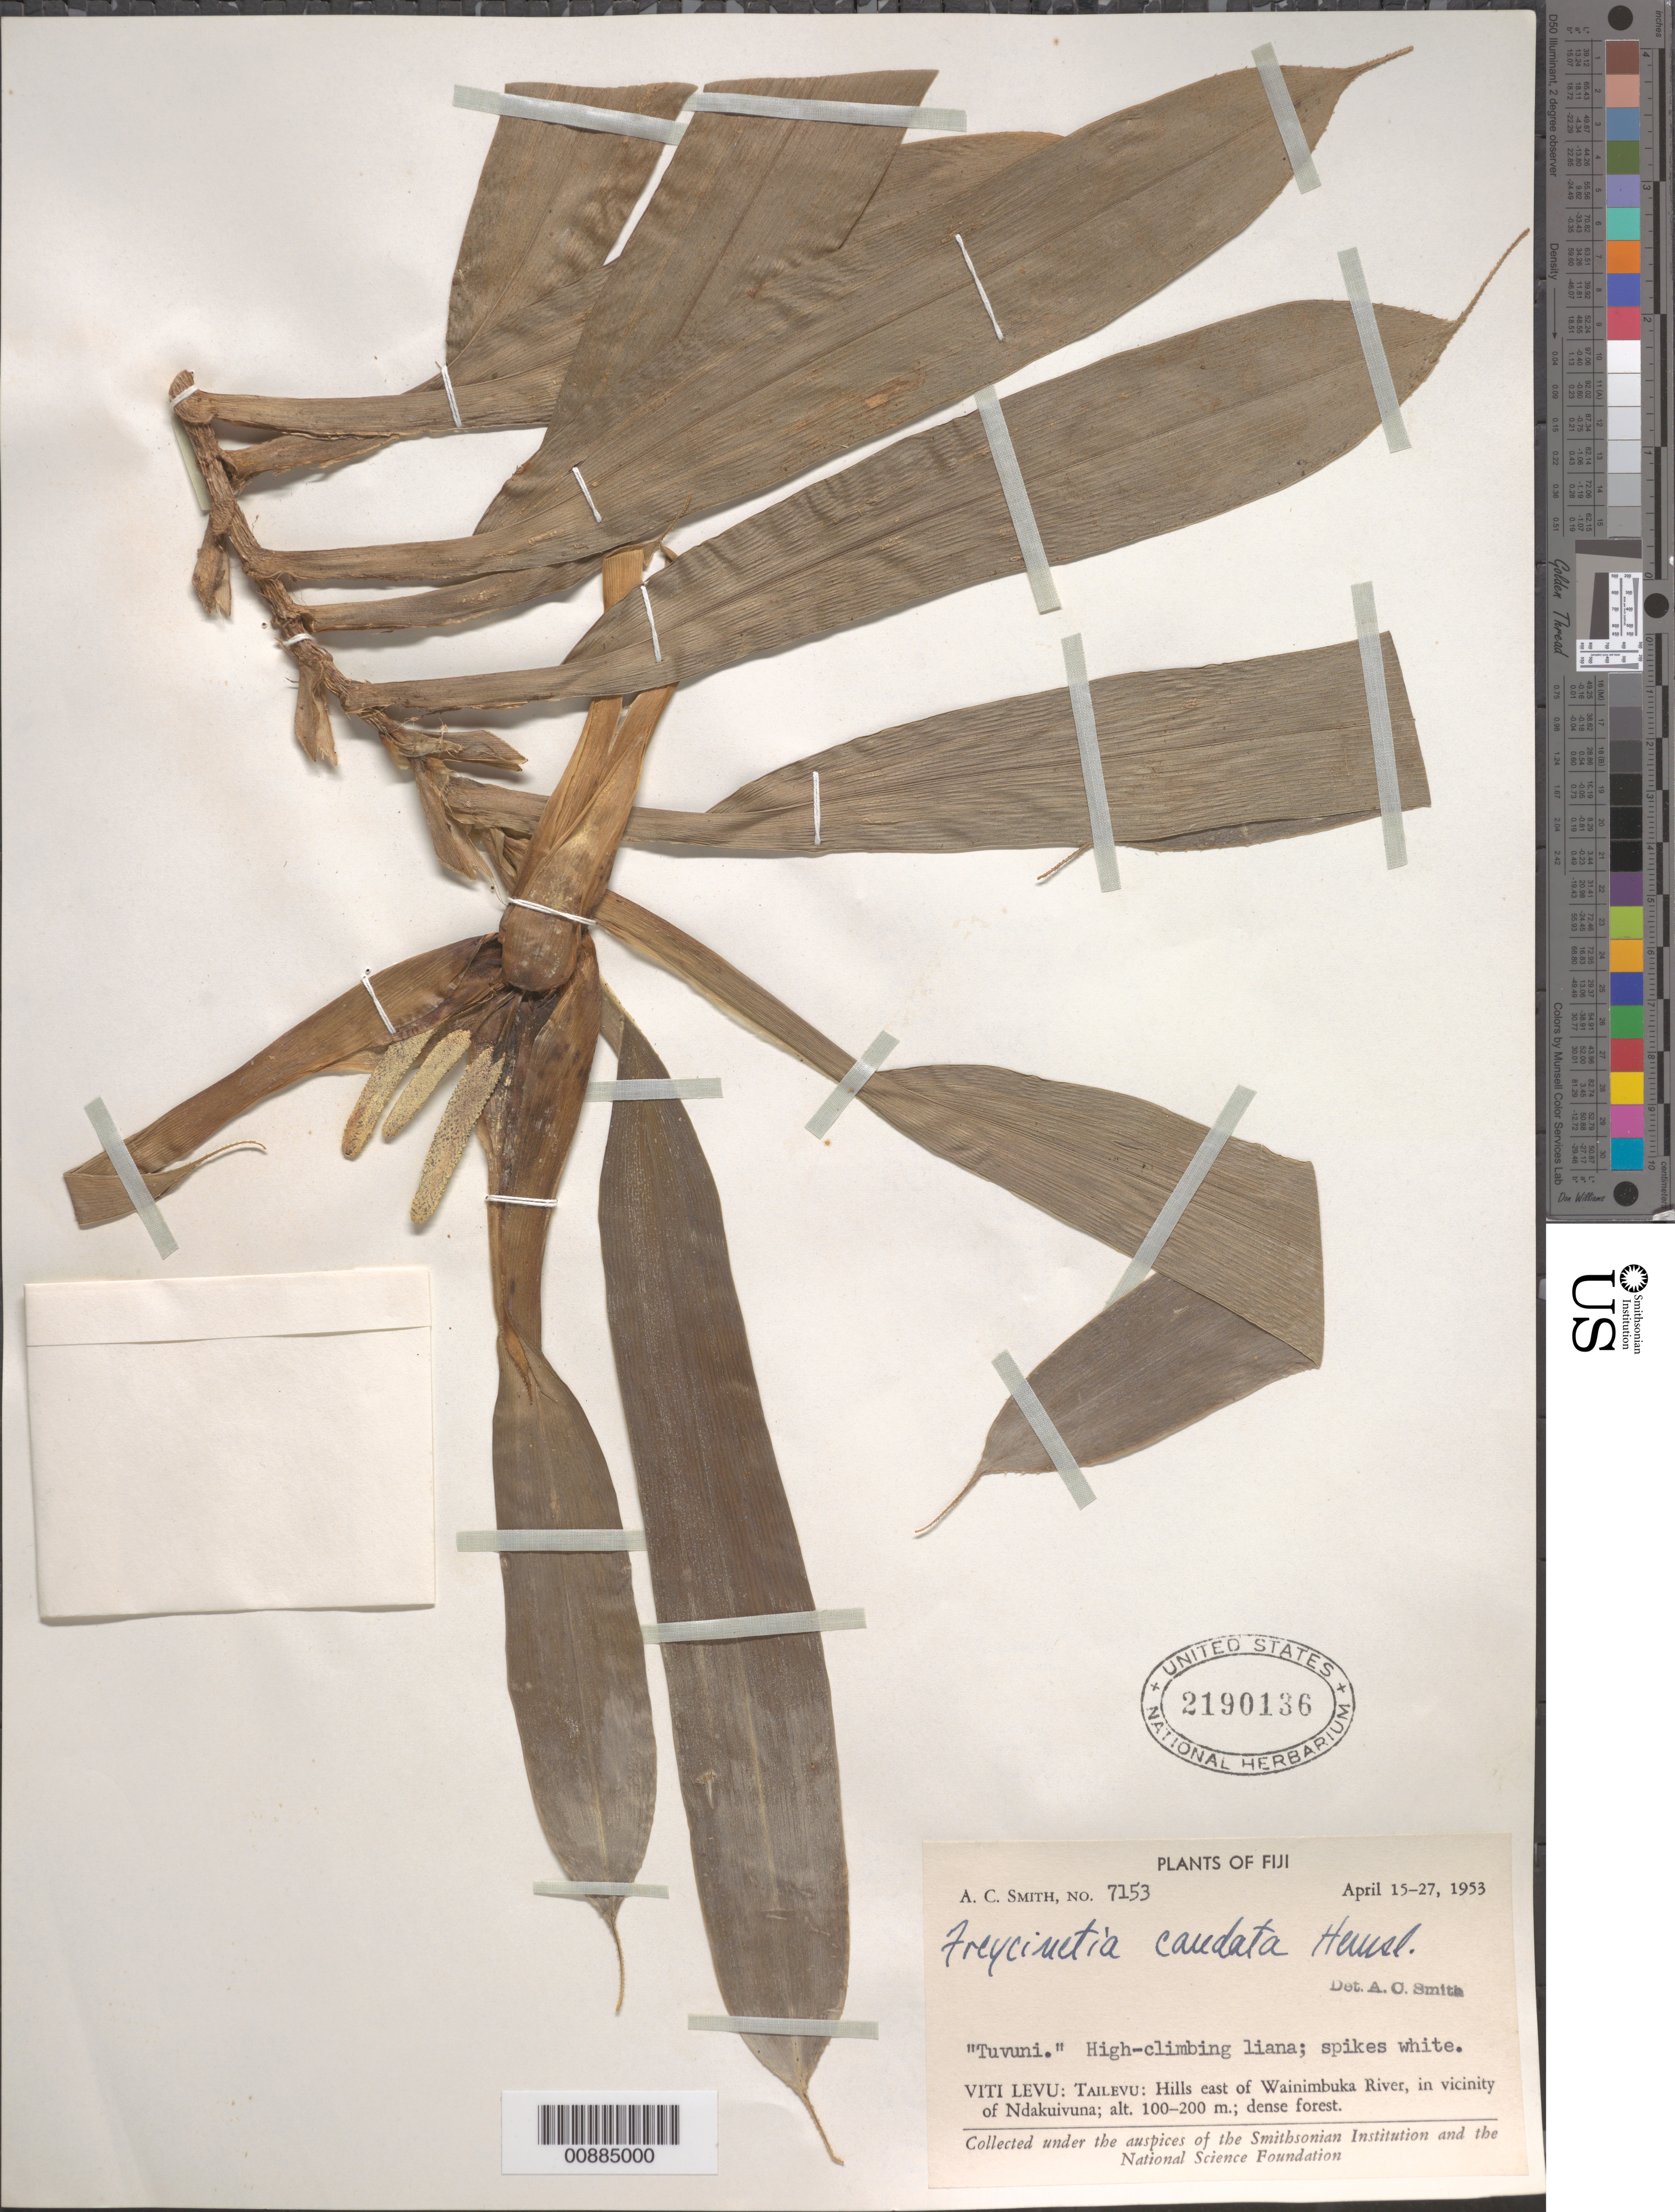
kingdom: Plantae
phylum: Tracheophyta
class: Liliopsida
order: Pandanales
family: Pandanaceae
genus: Freycinetia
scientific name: Freycinetia caudata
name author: Hemsl.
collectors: C. A. Smith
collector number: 7153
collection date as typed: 15 Apr 1953 to 27 Apr 1953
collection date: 1953-04-15/1953-04-27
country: Fiji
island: Viti Levu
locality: In vicinity of Ndakuivuna, Tailevu.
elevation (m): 100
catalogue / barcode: US 2190136